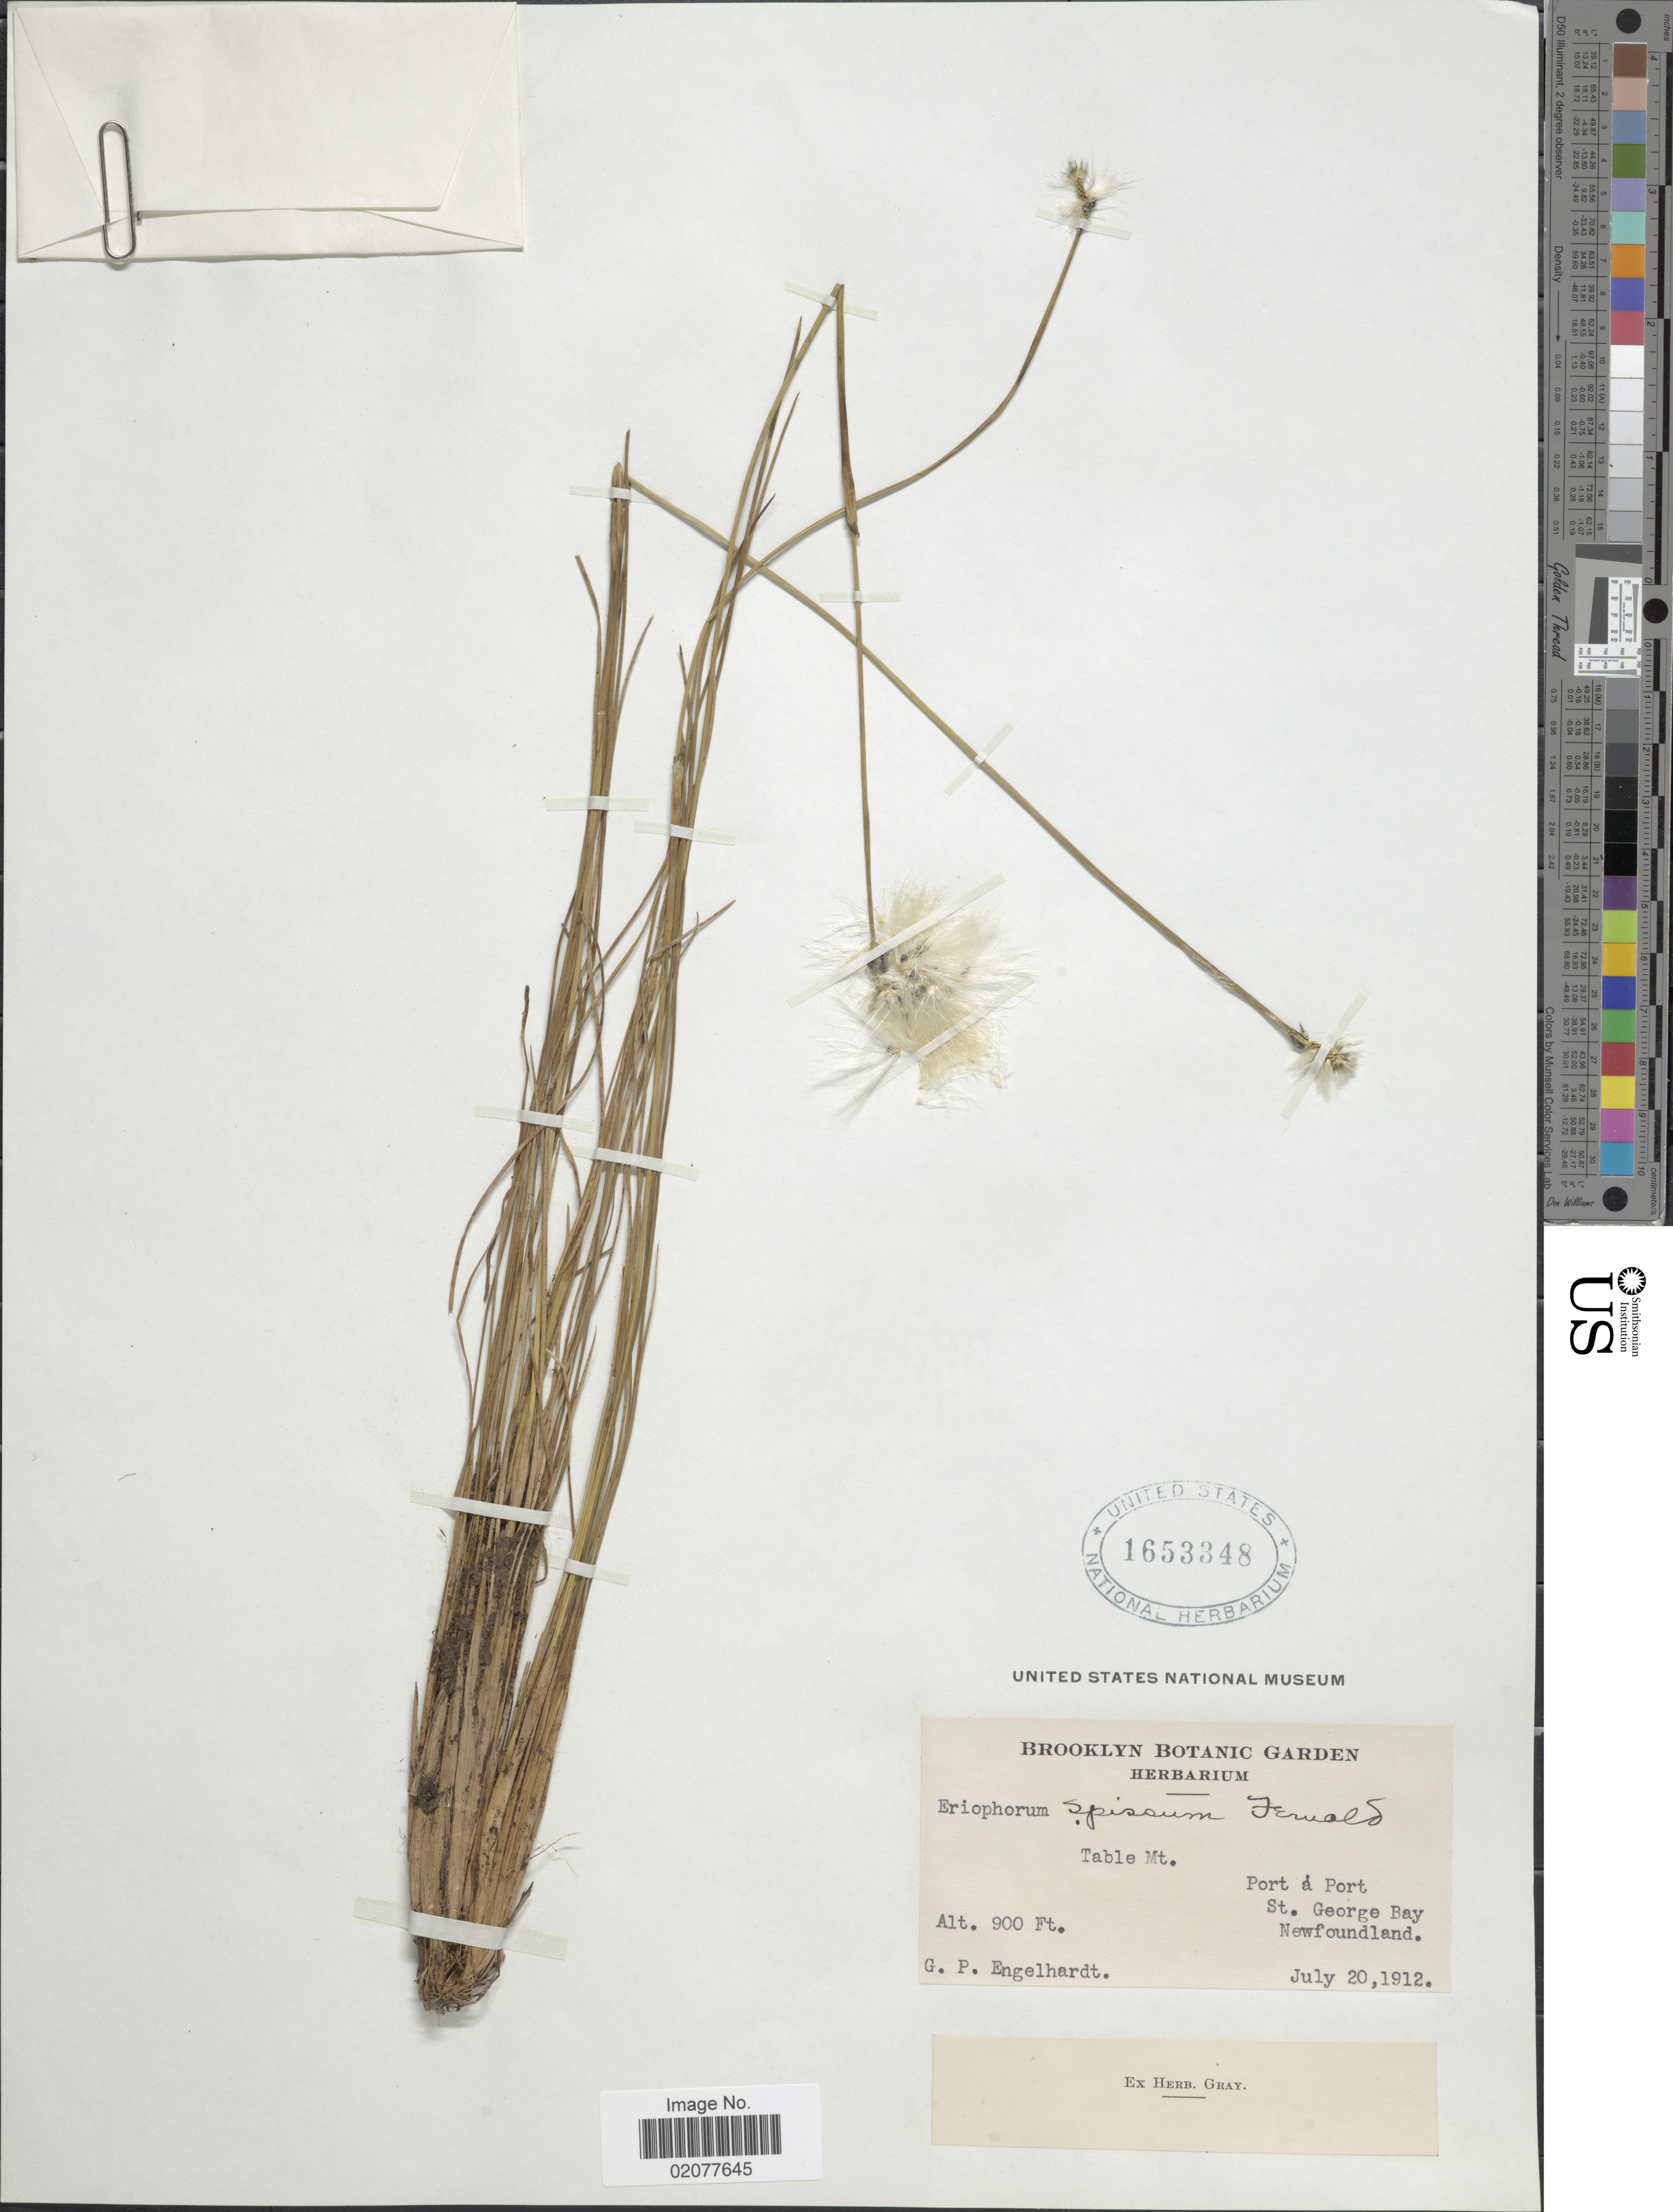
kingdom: Plantae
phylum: Tracheophyta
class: Liliopsida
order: Poales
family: Cyperaceae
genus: Eriophorum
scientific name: Eriophorum spissum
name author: Fernald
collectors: G. Engelhardt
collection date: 1912-07-20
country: Canada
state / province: Newfoundland and Labrador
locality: Table Mt. Port a Port St. George Bay. Newfoundland.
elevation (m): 274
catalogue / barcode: US 1653348